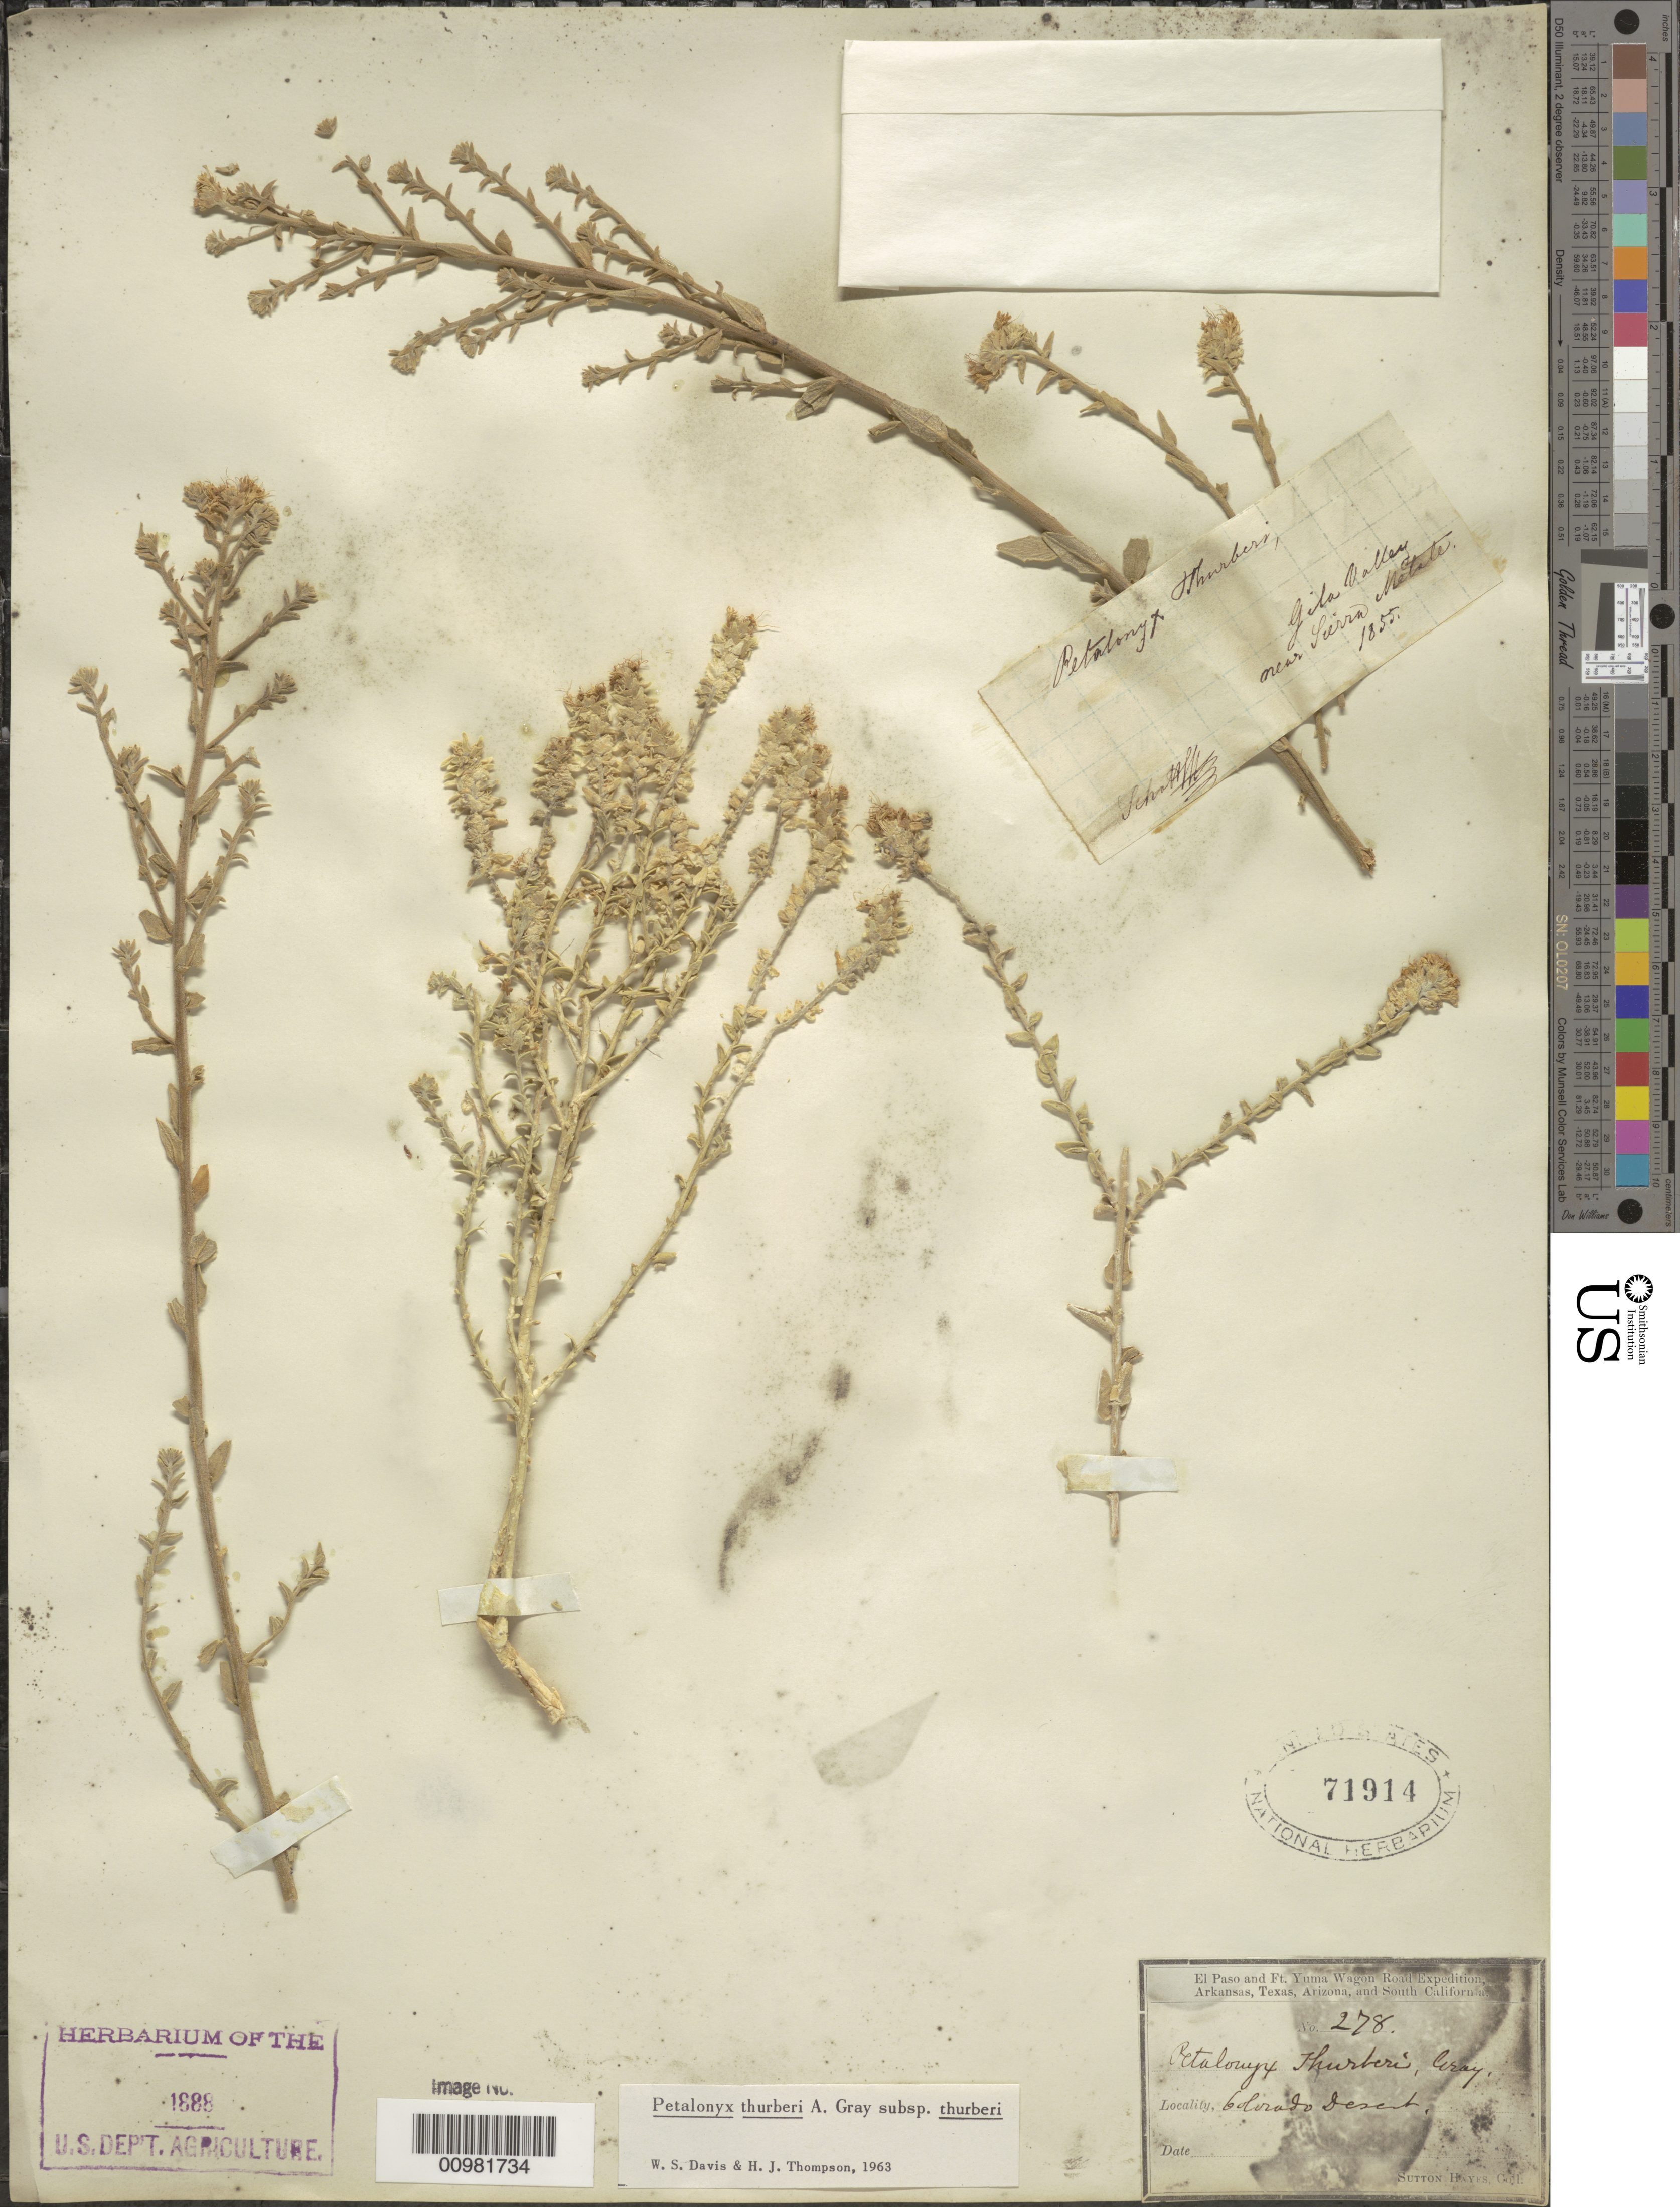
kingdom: Plantae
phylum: Tracheophyta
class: Magnoliopsida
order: Cornales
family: Loasaceae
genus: Petalonyx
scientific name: Petalonyx thurberi subsp. thurberi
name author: A. Gray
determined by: Davis, W. S.; Thompson, H. J.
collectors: S. Hayes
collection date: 1855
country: United States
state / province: California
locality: Colorado Desert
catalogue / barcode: US 71914